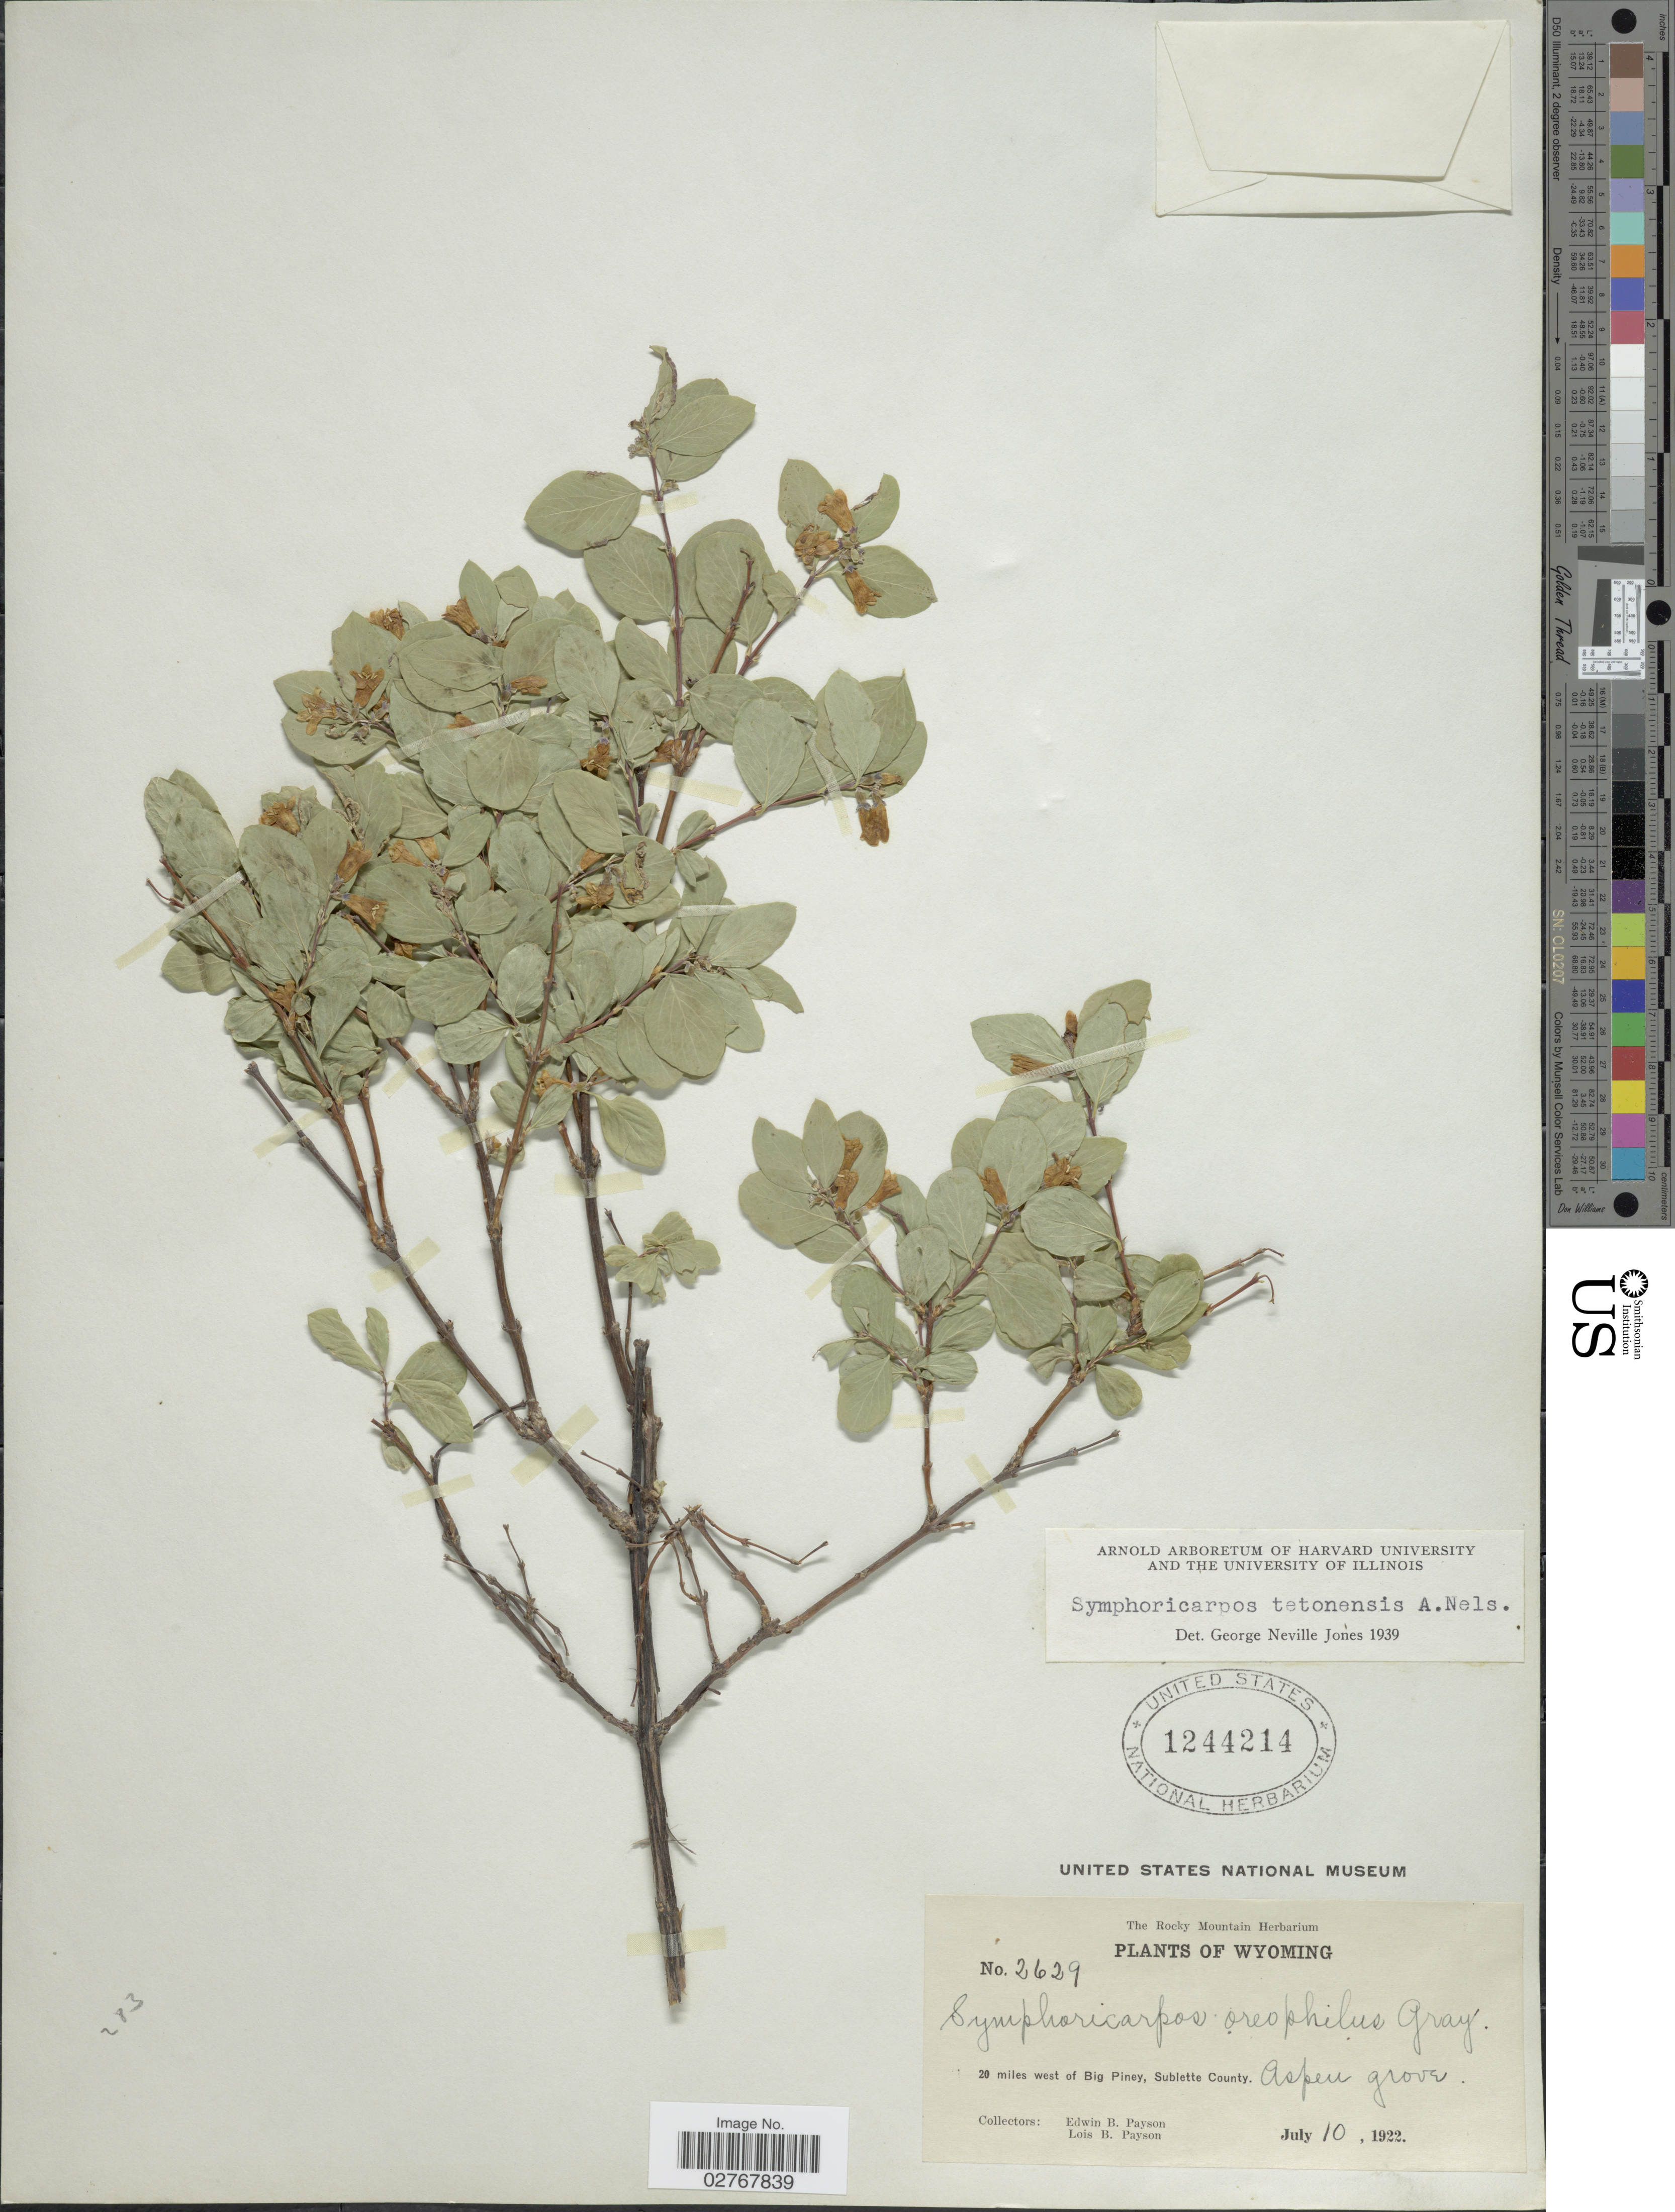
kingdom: Plantae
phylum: Tracheophyta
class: Magnoliopsida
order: Dipsacales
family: Caprifoliaceae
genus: Symphoricarpos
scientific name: Symphoricarpos tetonensis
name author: A. Nelson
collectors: E. B. Payson & L. Payson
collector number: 2629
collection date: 1922-07-10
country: United States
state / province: Wyoming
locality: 20 miles west of Big Piney, Sublette County. Aspen grove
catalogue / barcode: US 1244214